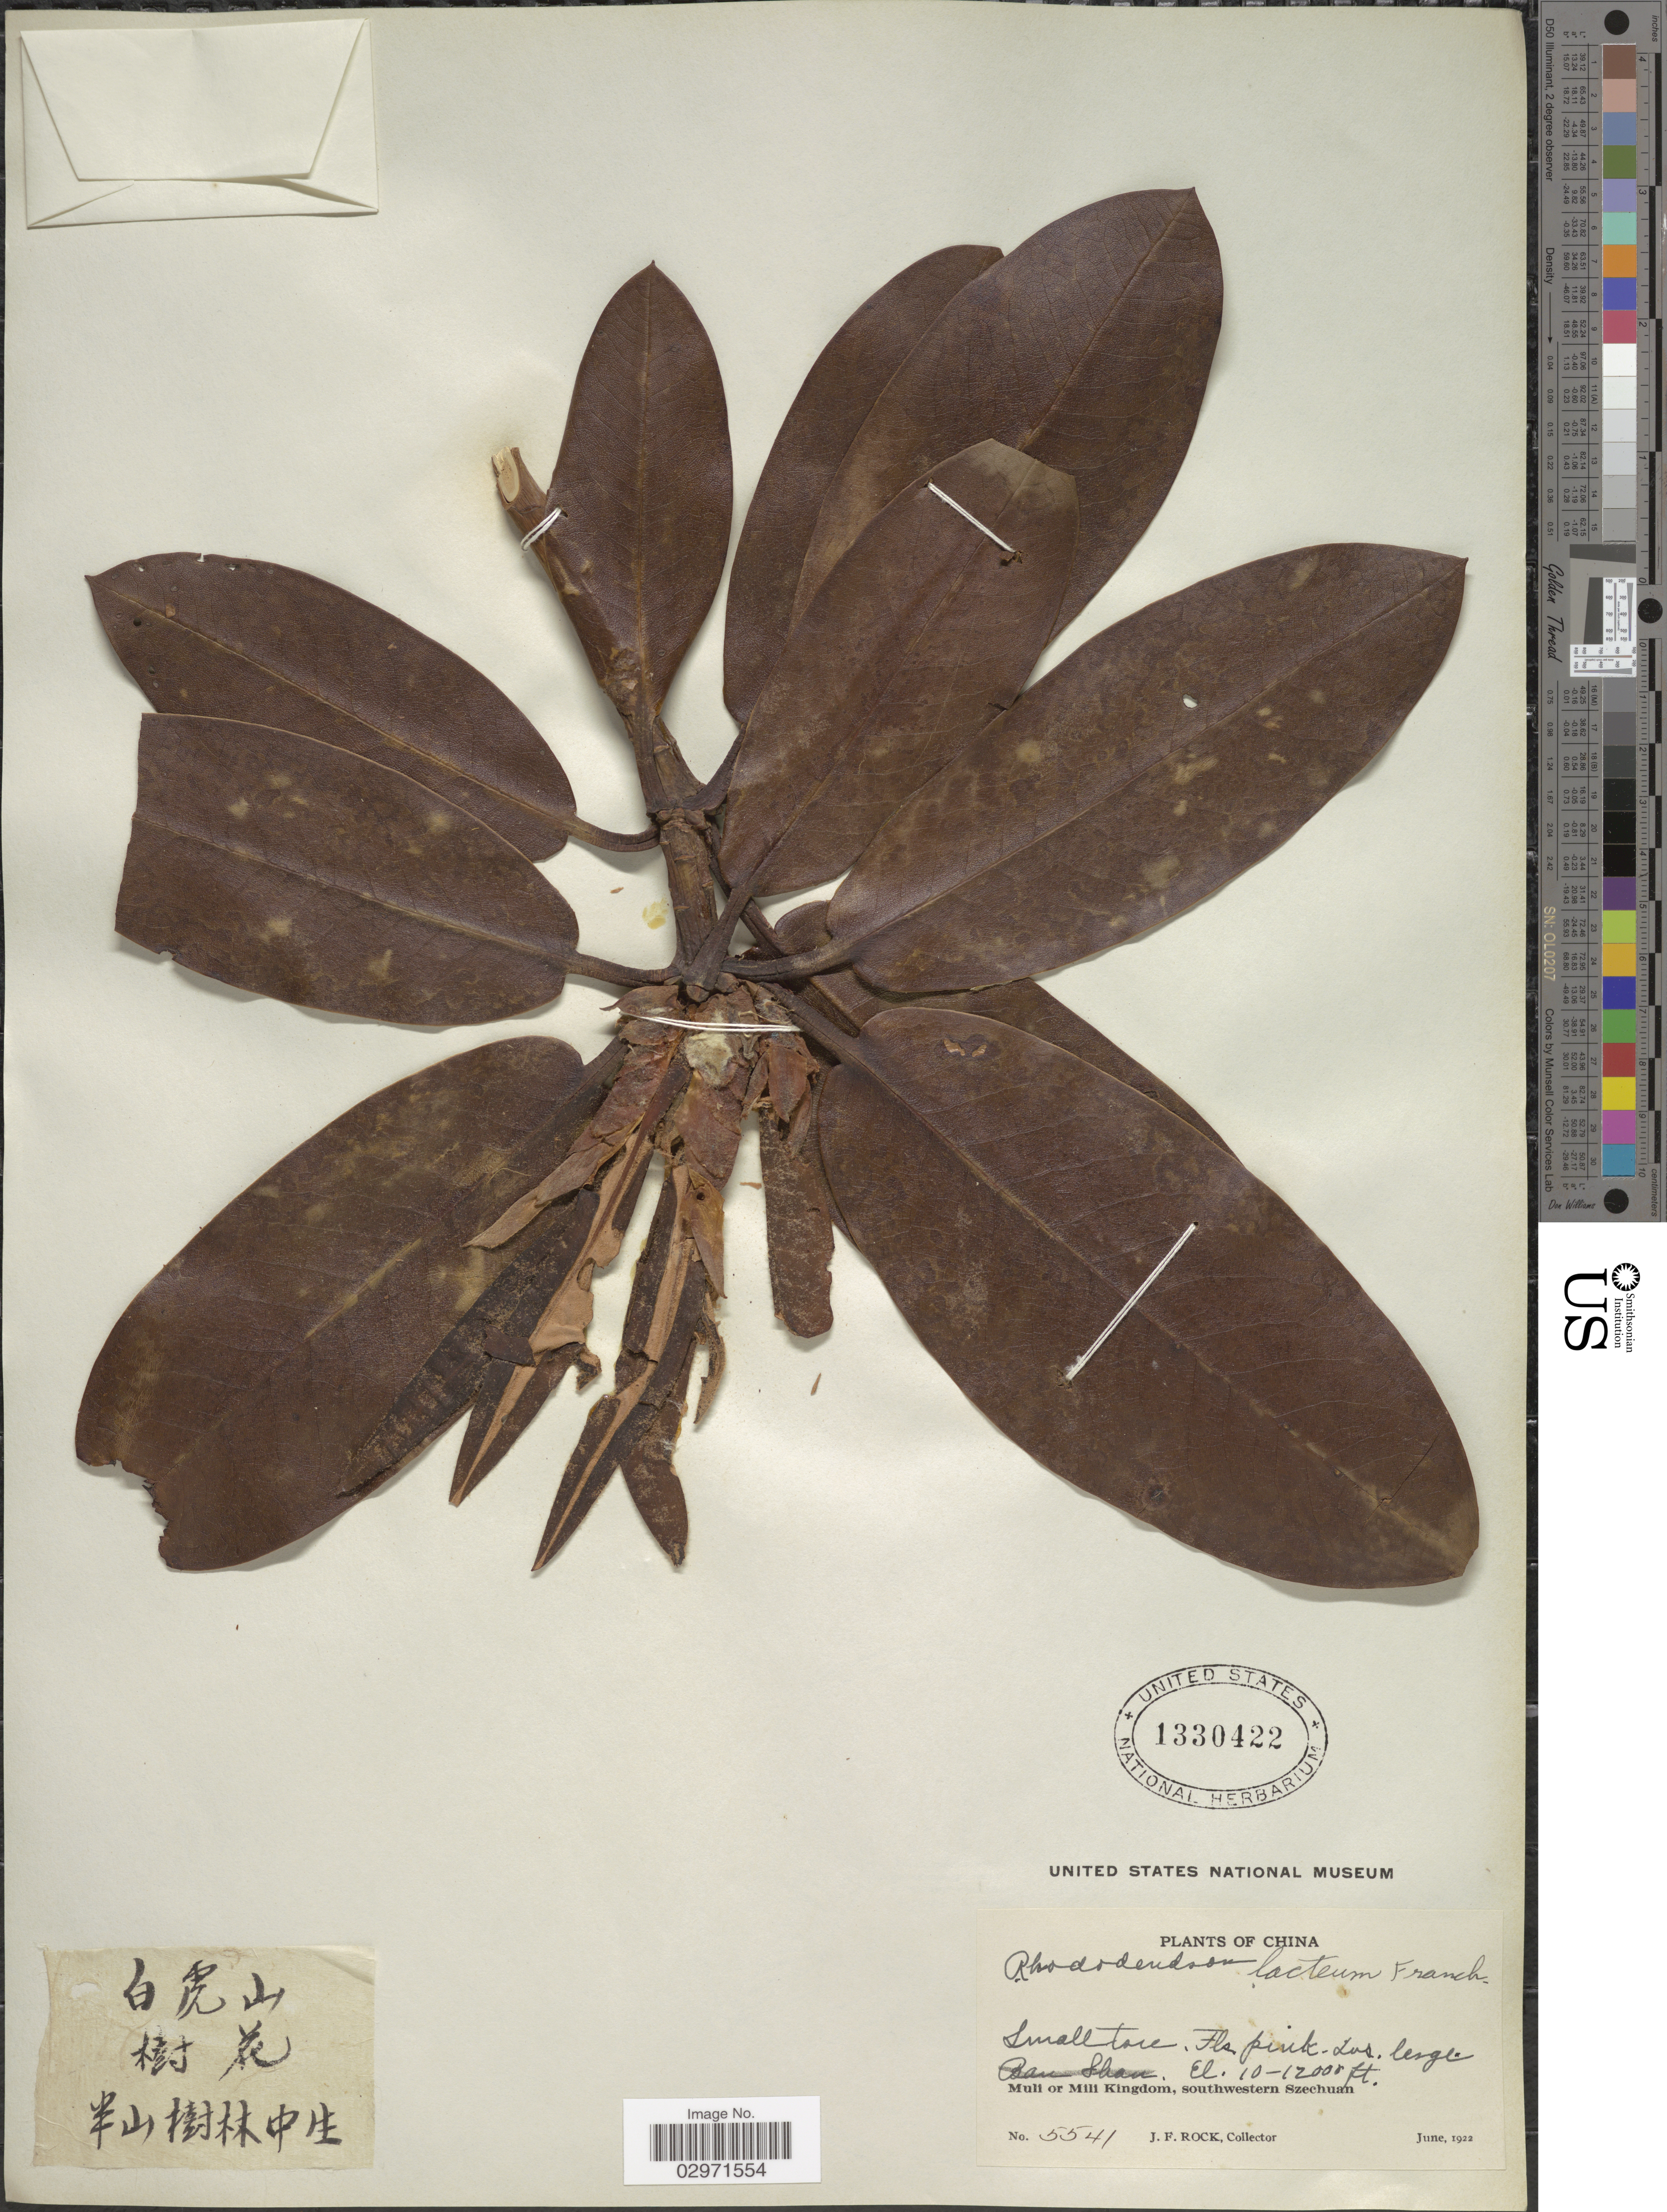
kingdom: Plantae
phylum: Tracheophyta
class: Magnoliopsida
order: Ericales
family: Ericaceae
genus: Rhododendron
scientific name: Rhododendron lacteum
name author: Franch.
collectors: J. Rock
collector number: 5541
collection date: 1922-06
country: China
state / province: Sichuan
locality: Muli or Mili Kingdom, southwestern Szechuan.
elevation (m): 3048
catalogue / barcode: US 1330422